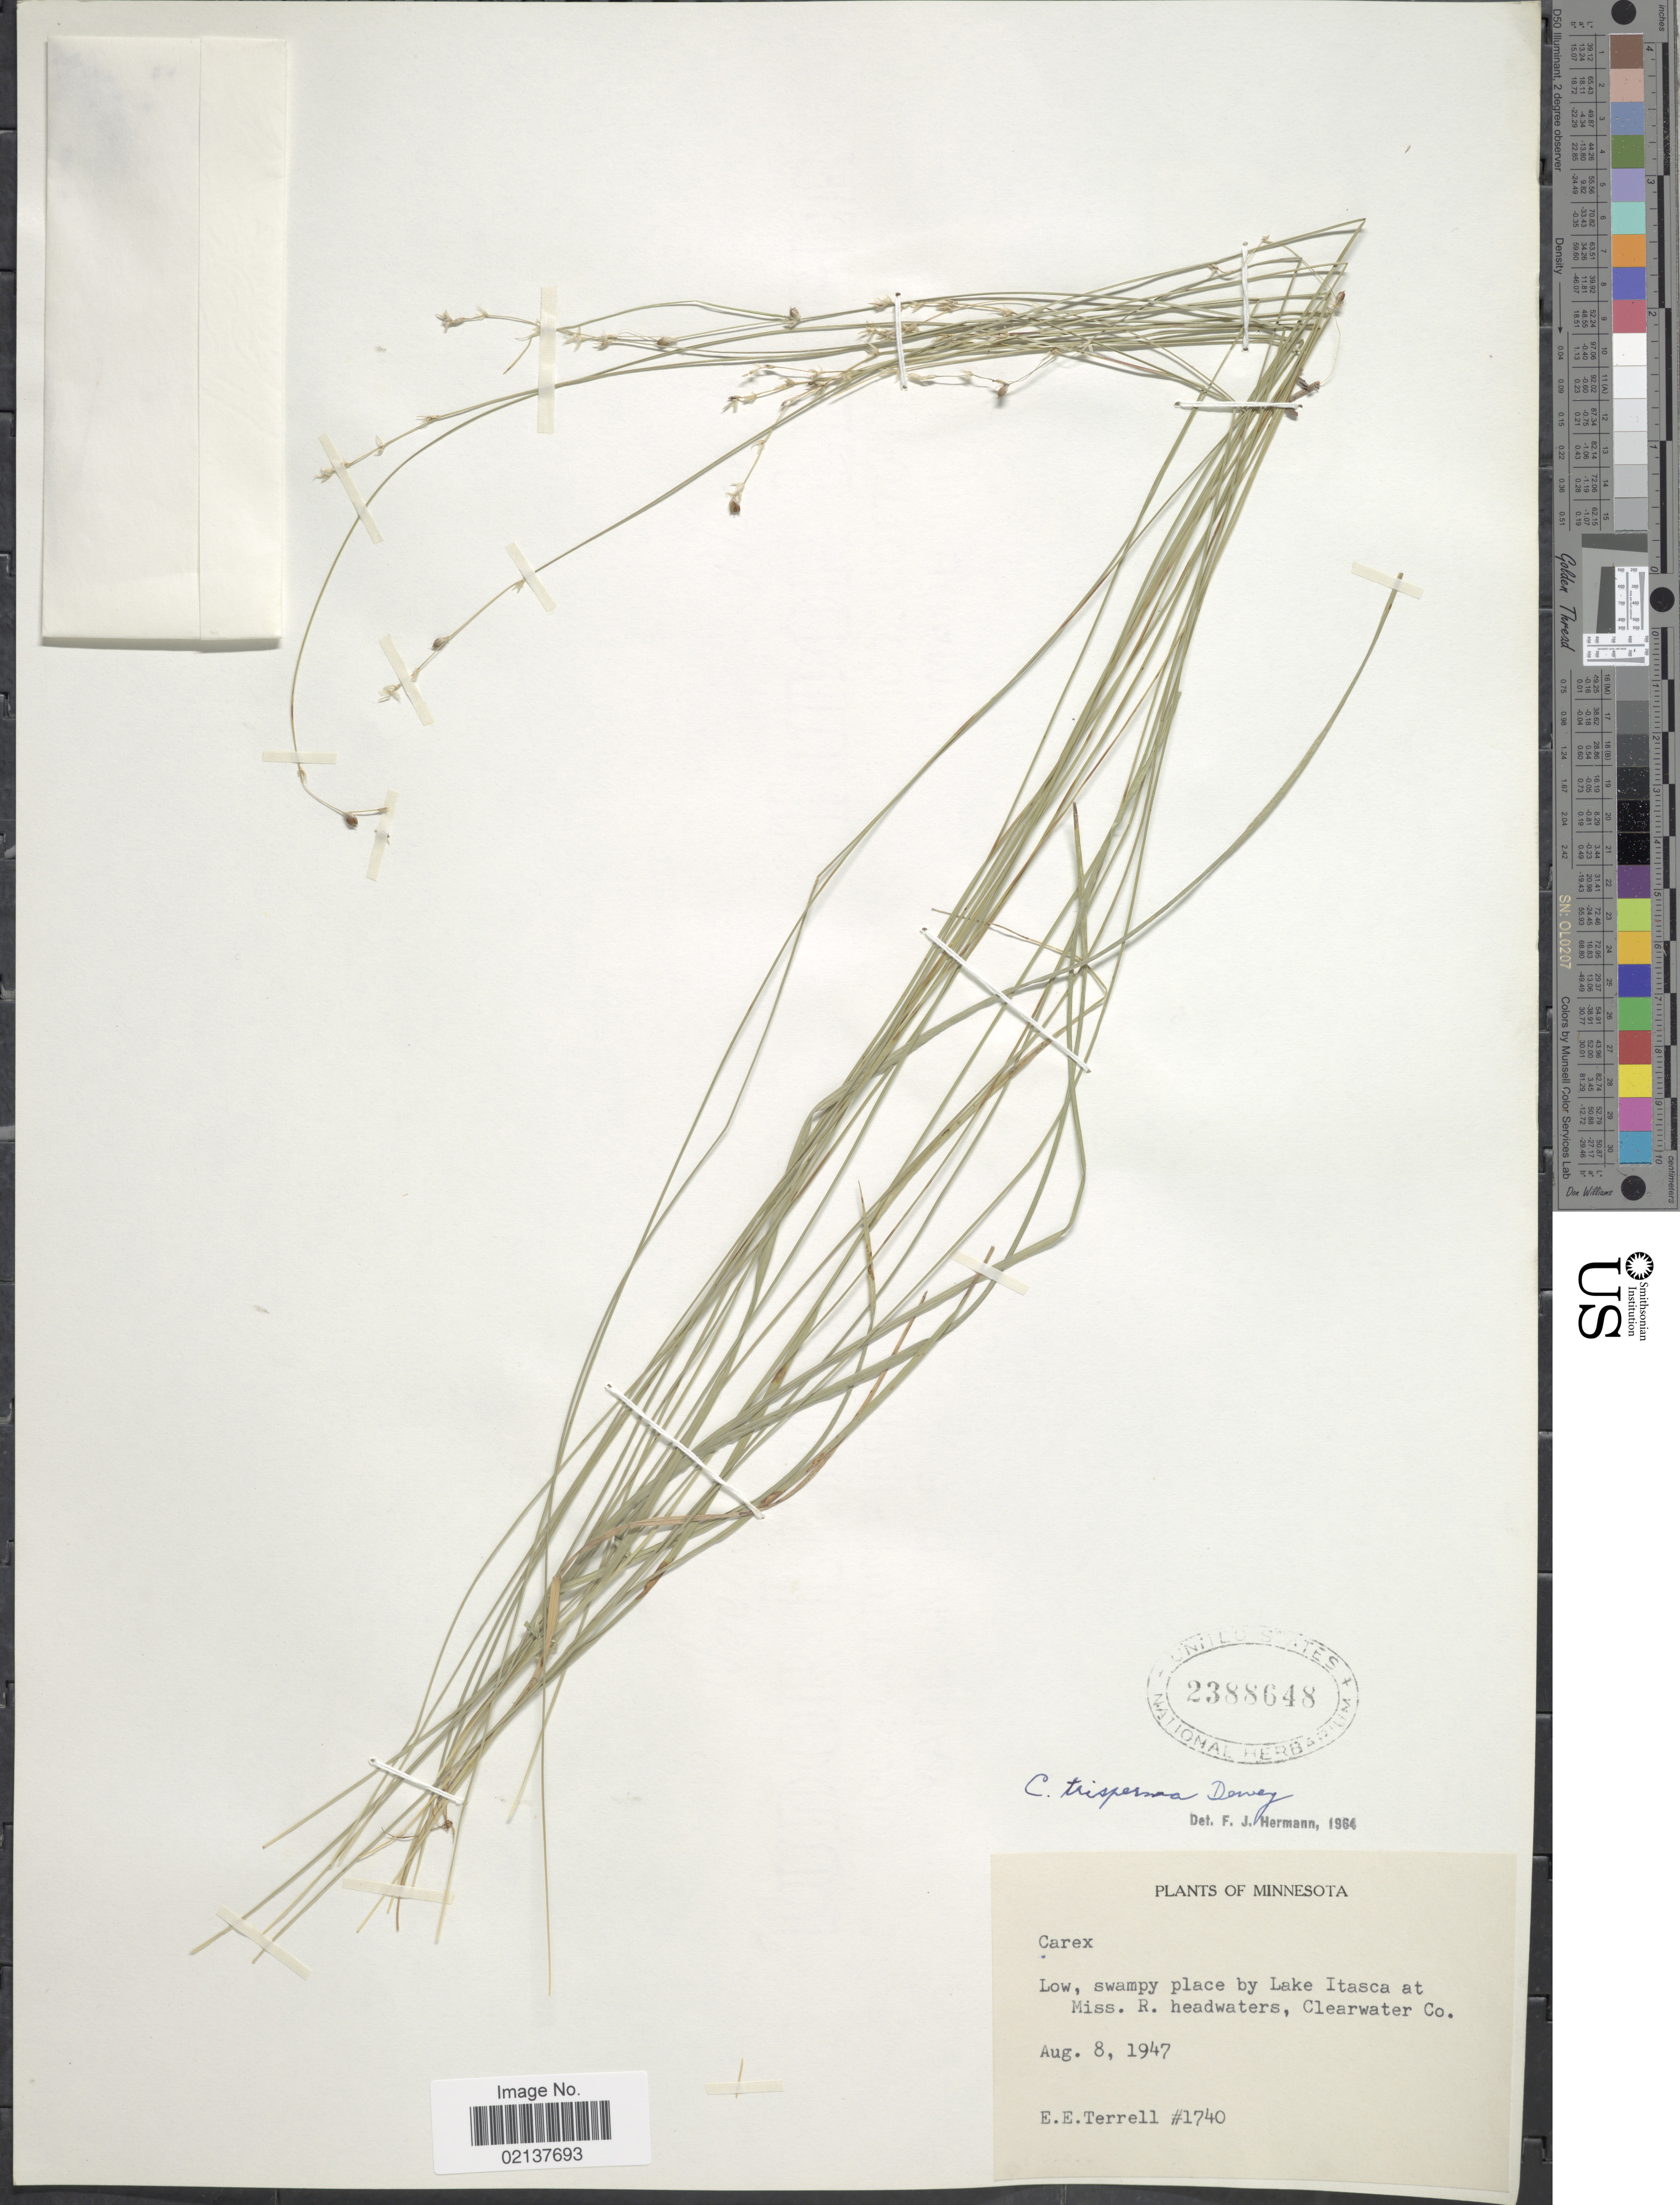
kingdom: Plantae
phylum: Tracheophyta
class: Liliopsida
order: Poales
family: Cyperaceae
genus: Carex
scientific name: Carex trisperma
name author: Dewey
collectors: E. E. Terrell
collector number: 1740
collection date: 1947-08-08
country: United States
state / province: Minnesota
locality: Lake Itasca at Miss. R. headwaters, Clearwater Co.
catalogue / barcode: US 2388648